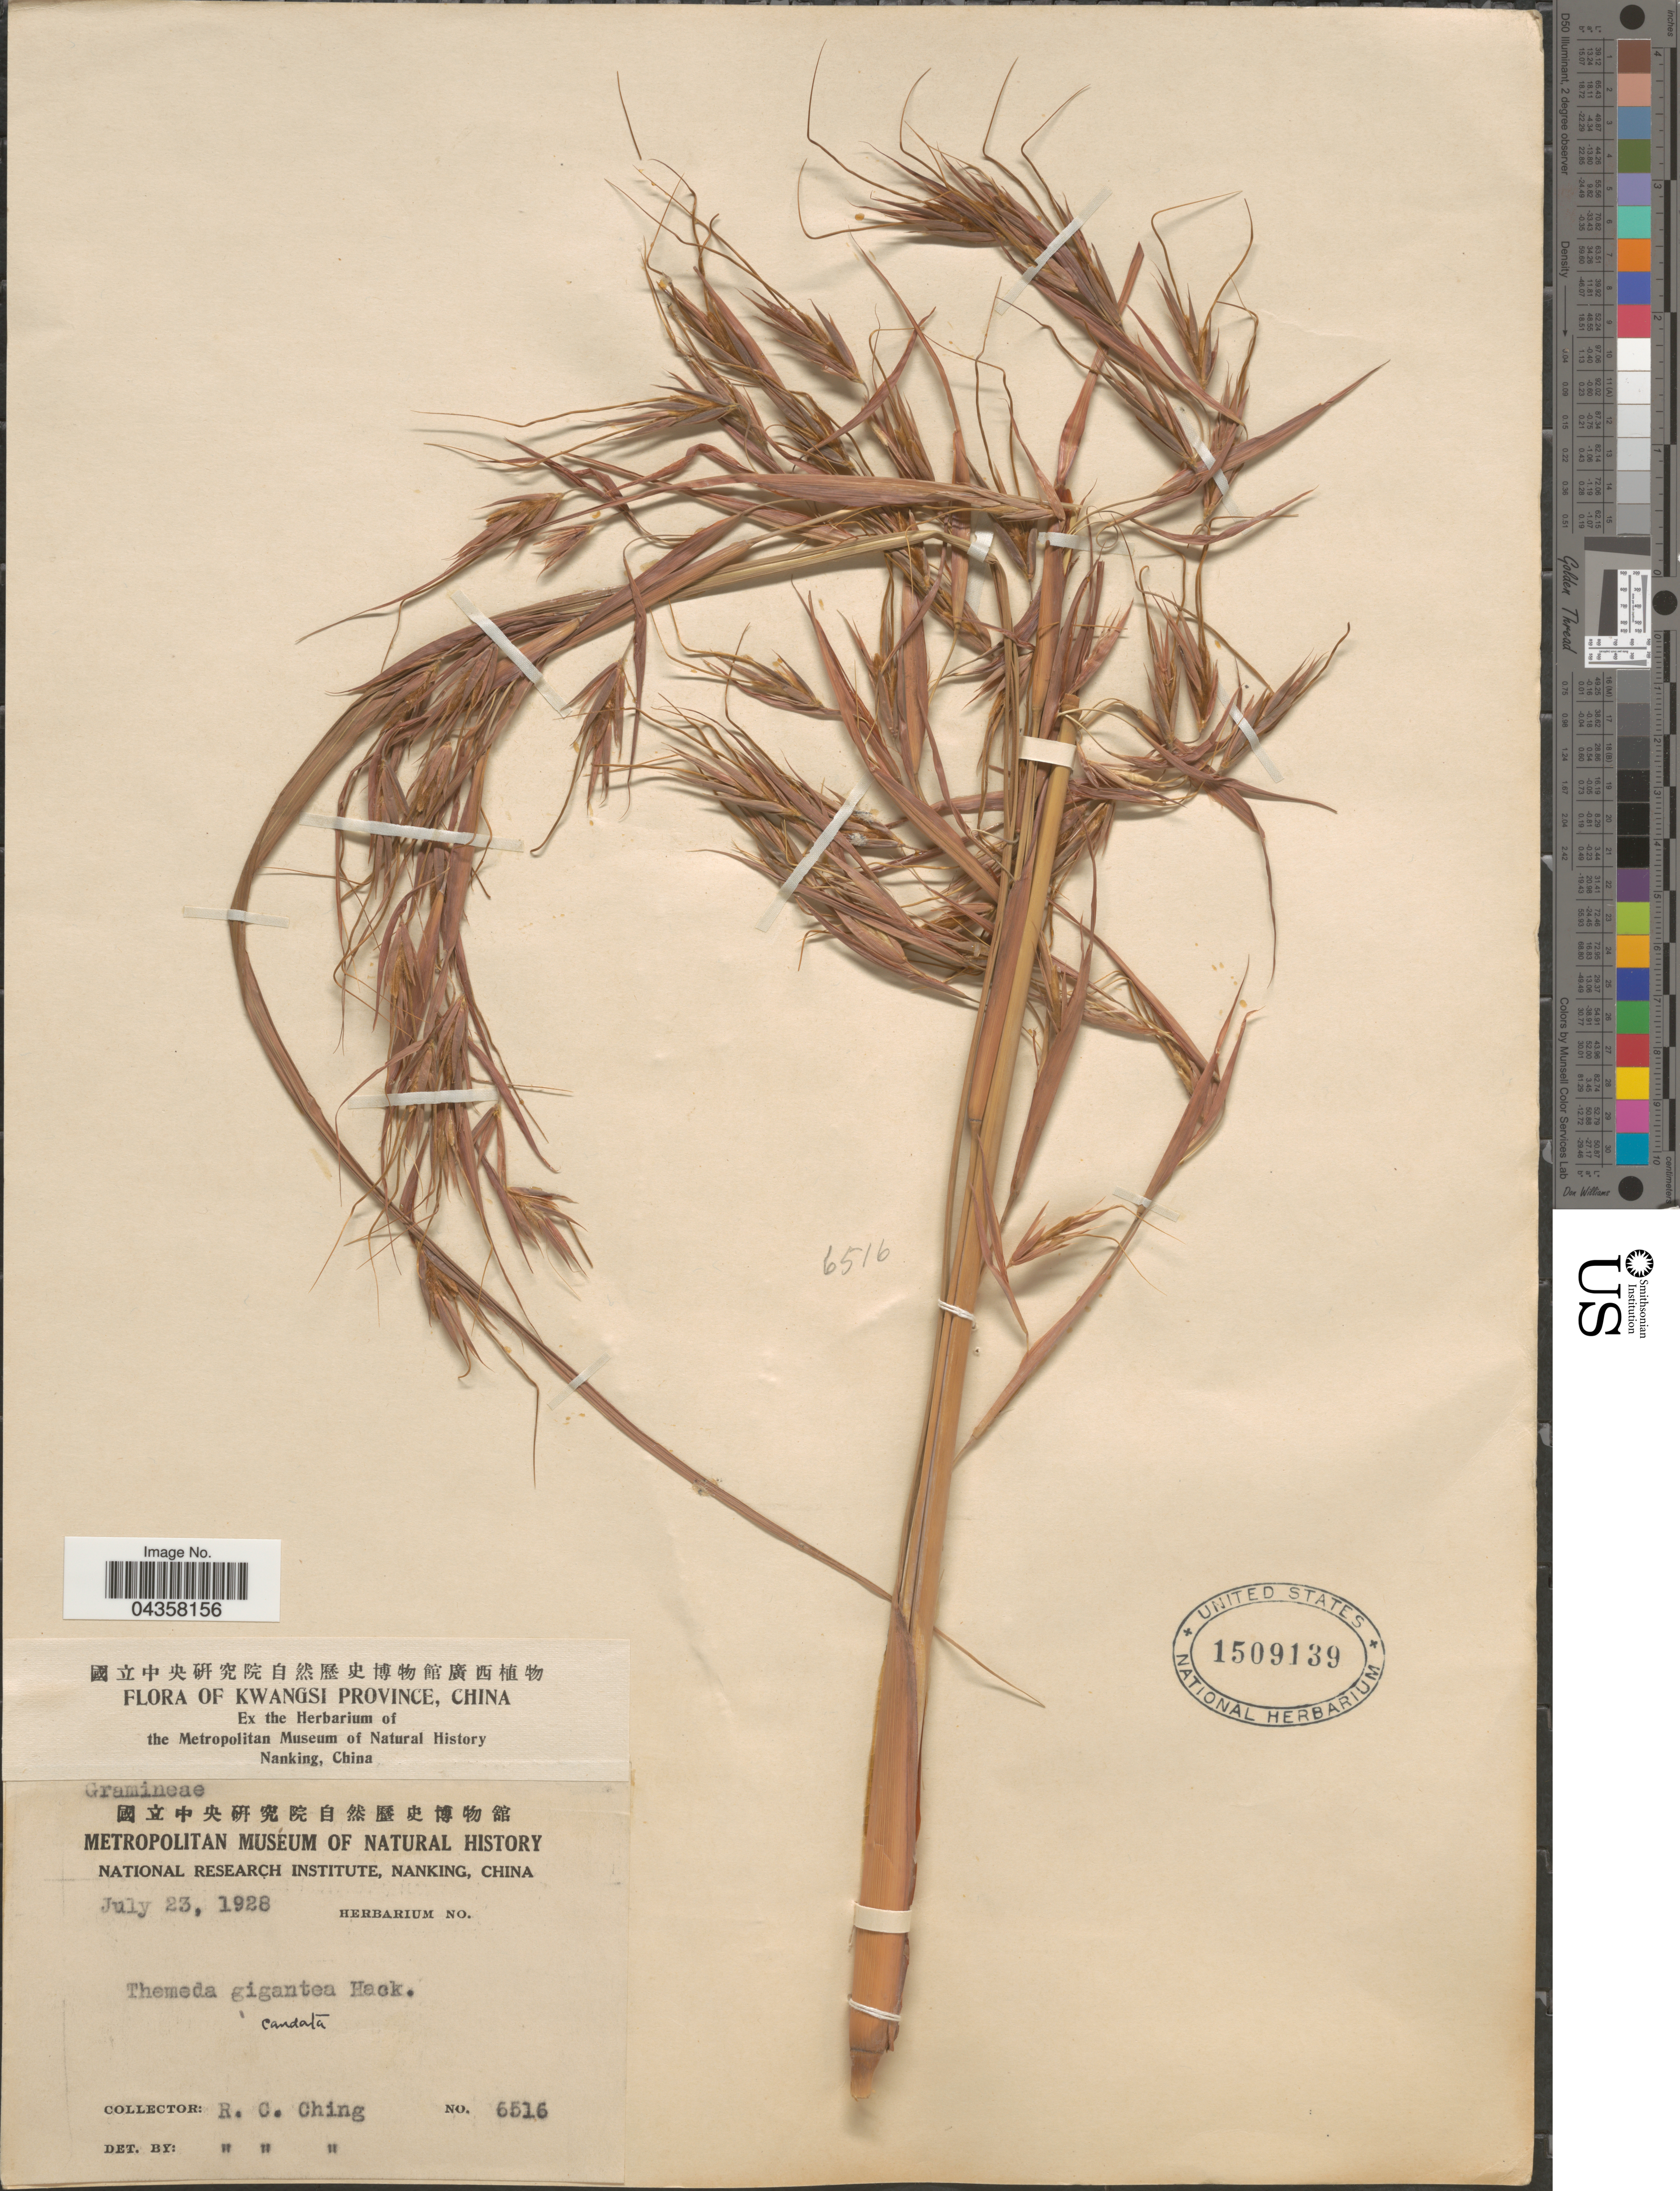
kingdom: Plantae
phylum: Tracheophyta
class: Liliopsida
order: Poales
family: Poaceae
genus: Themeda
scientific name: Themeda caudata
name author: (Nees ex Hook. & Arn.) A. Camus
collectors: R. C. Ching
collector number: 6516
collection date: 1928-07-23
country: China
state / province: Guangxi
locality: Kwangsi Province.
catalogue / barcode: US 1509139